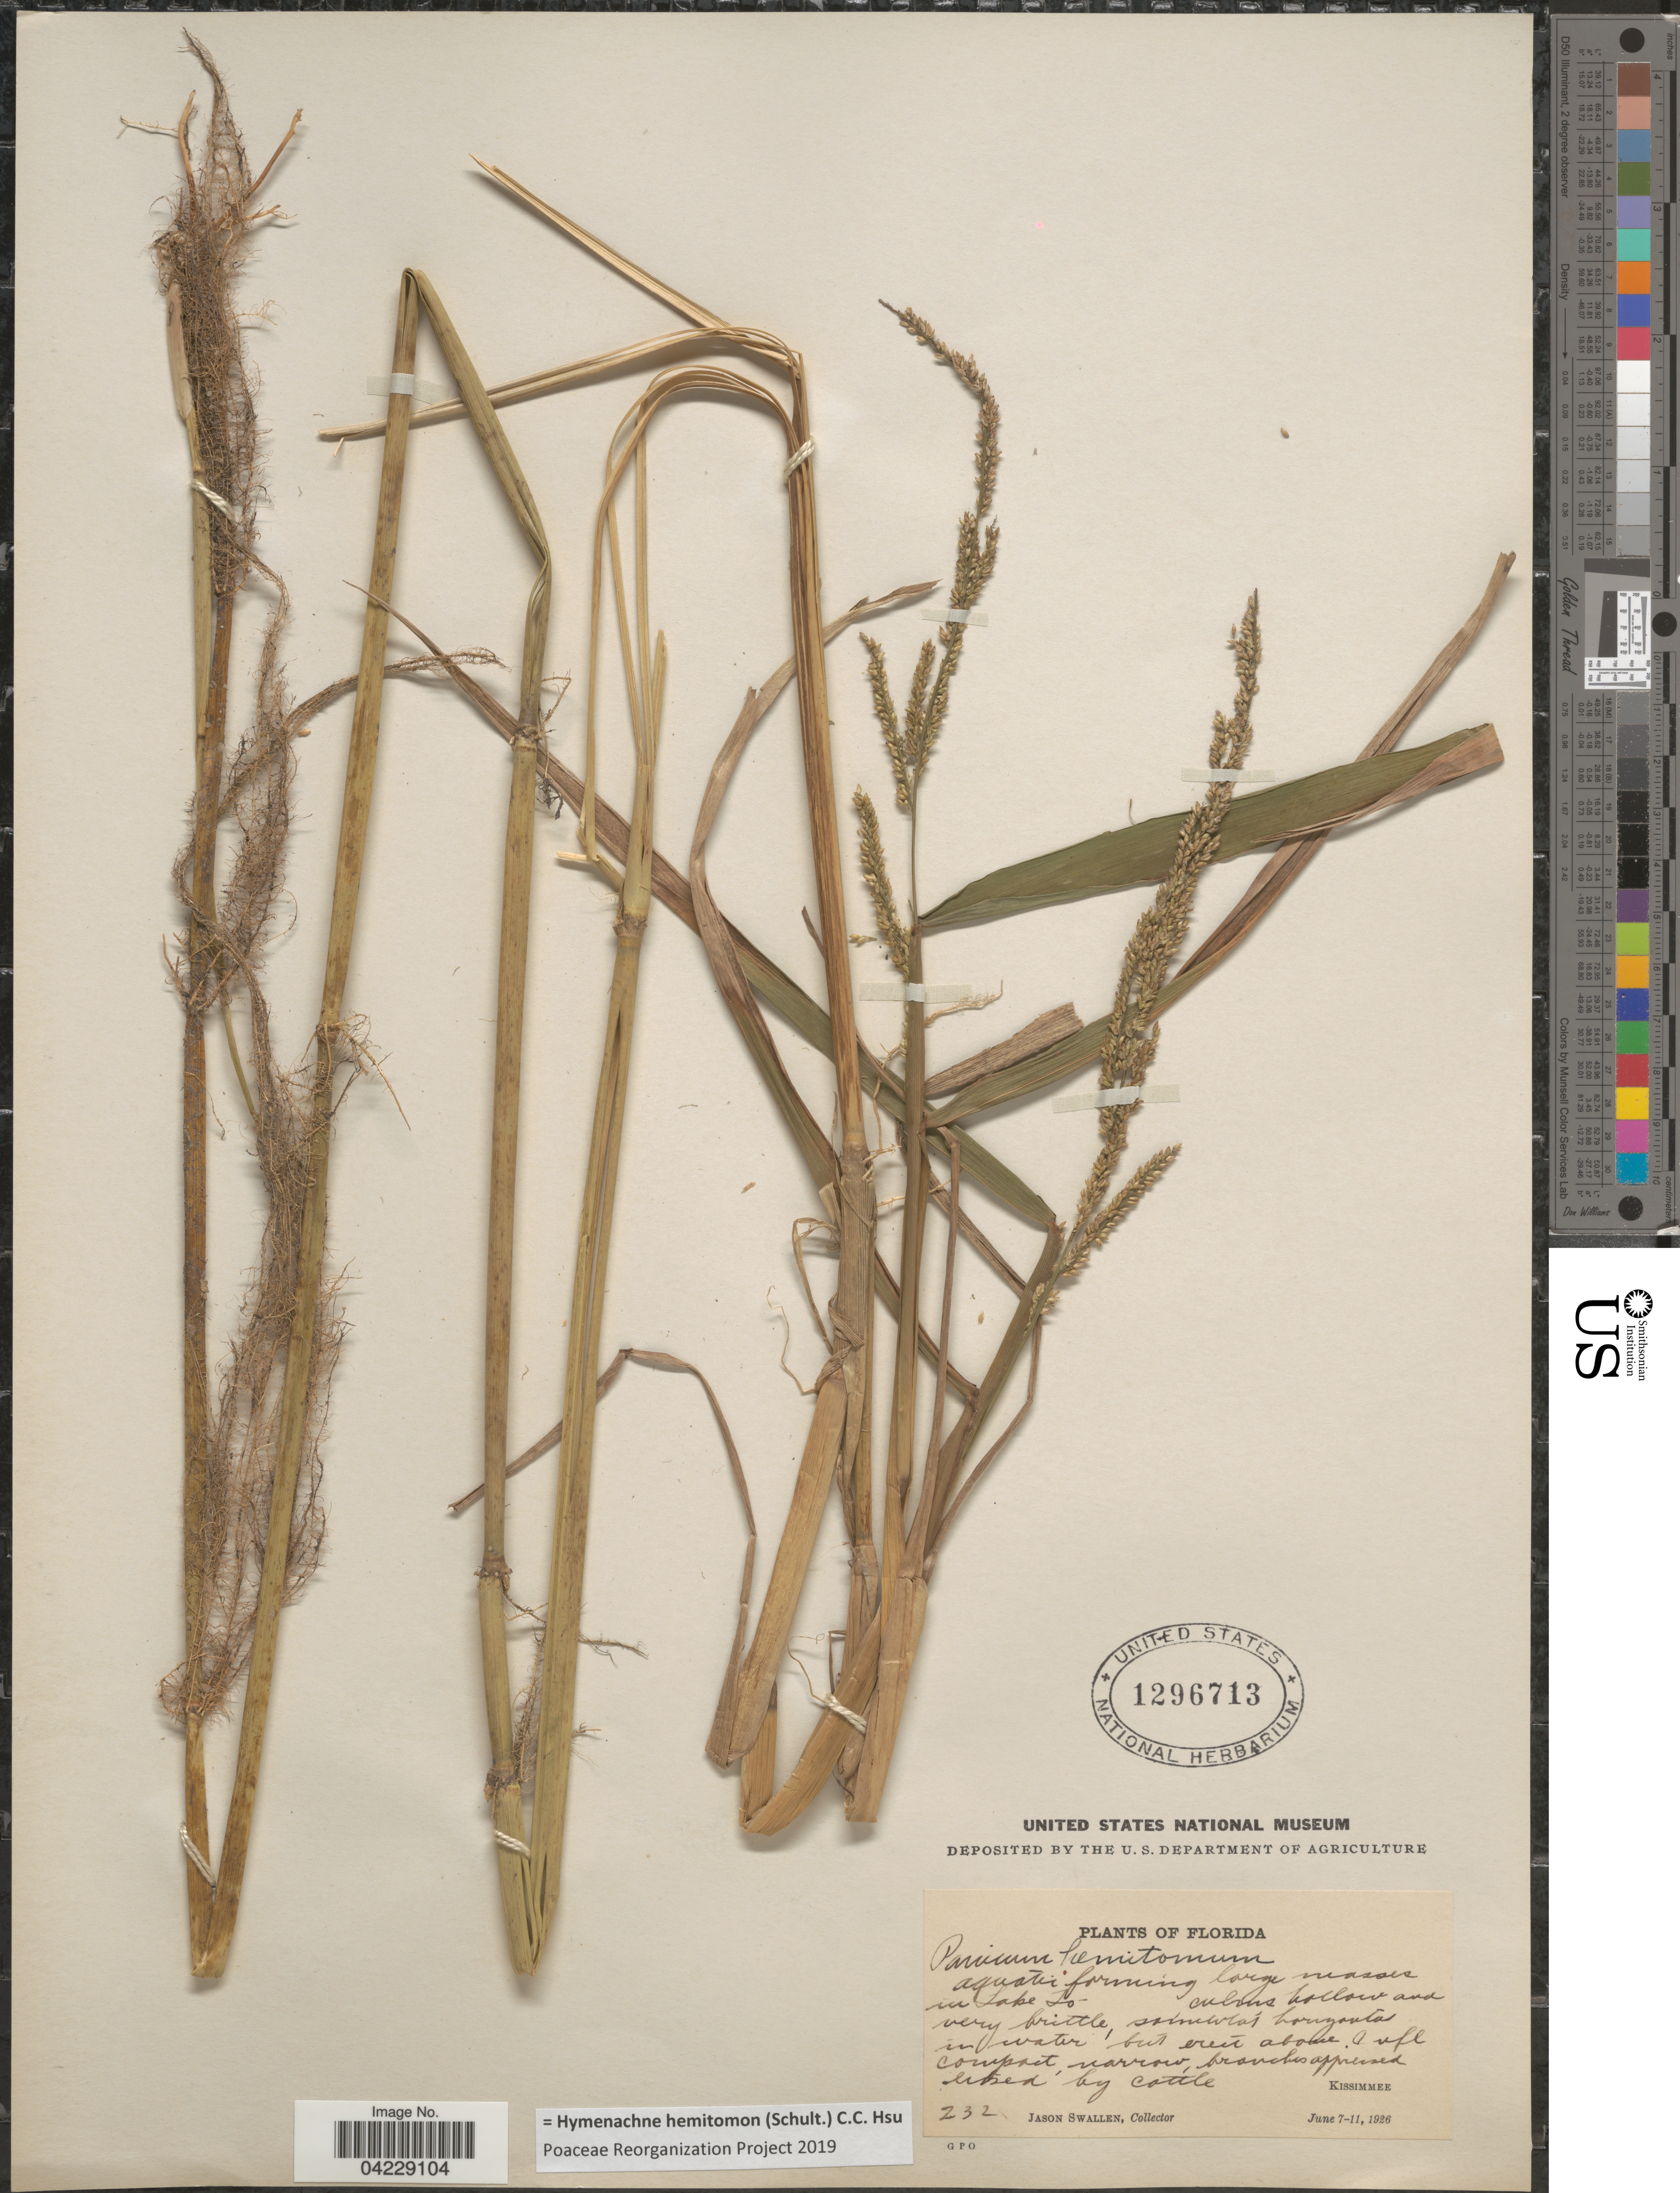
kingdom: Plantae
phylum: Tracheophyta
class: Liliopsida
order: Poales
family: Poaceae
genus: Hymenachne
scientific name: Hymenachne hemitomon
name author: (Schult.) C. C. Hsu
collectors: J. R. Swallen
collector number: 232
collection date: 1926-06-07/1926-06-11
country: United States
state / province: Florida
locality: Kissimmee.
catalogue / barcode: US 1296713